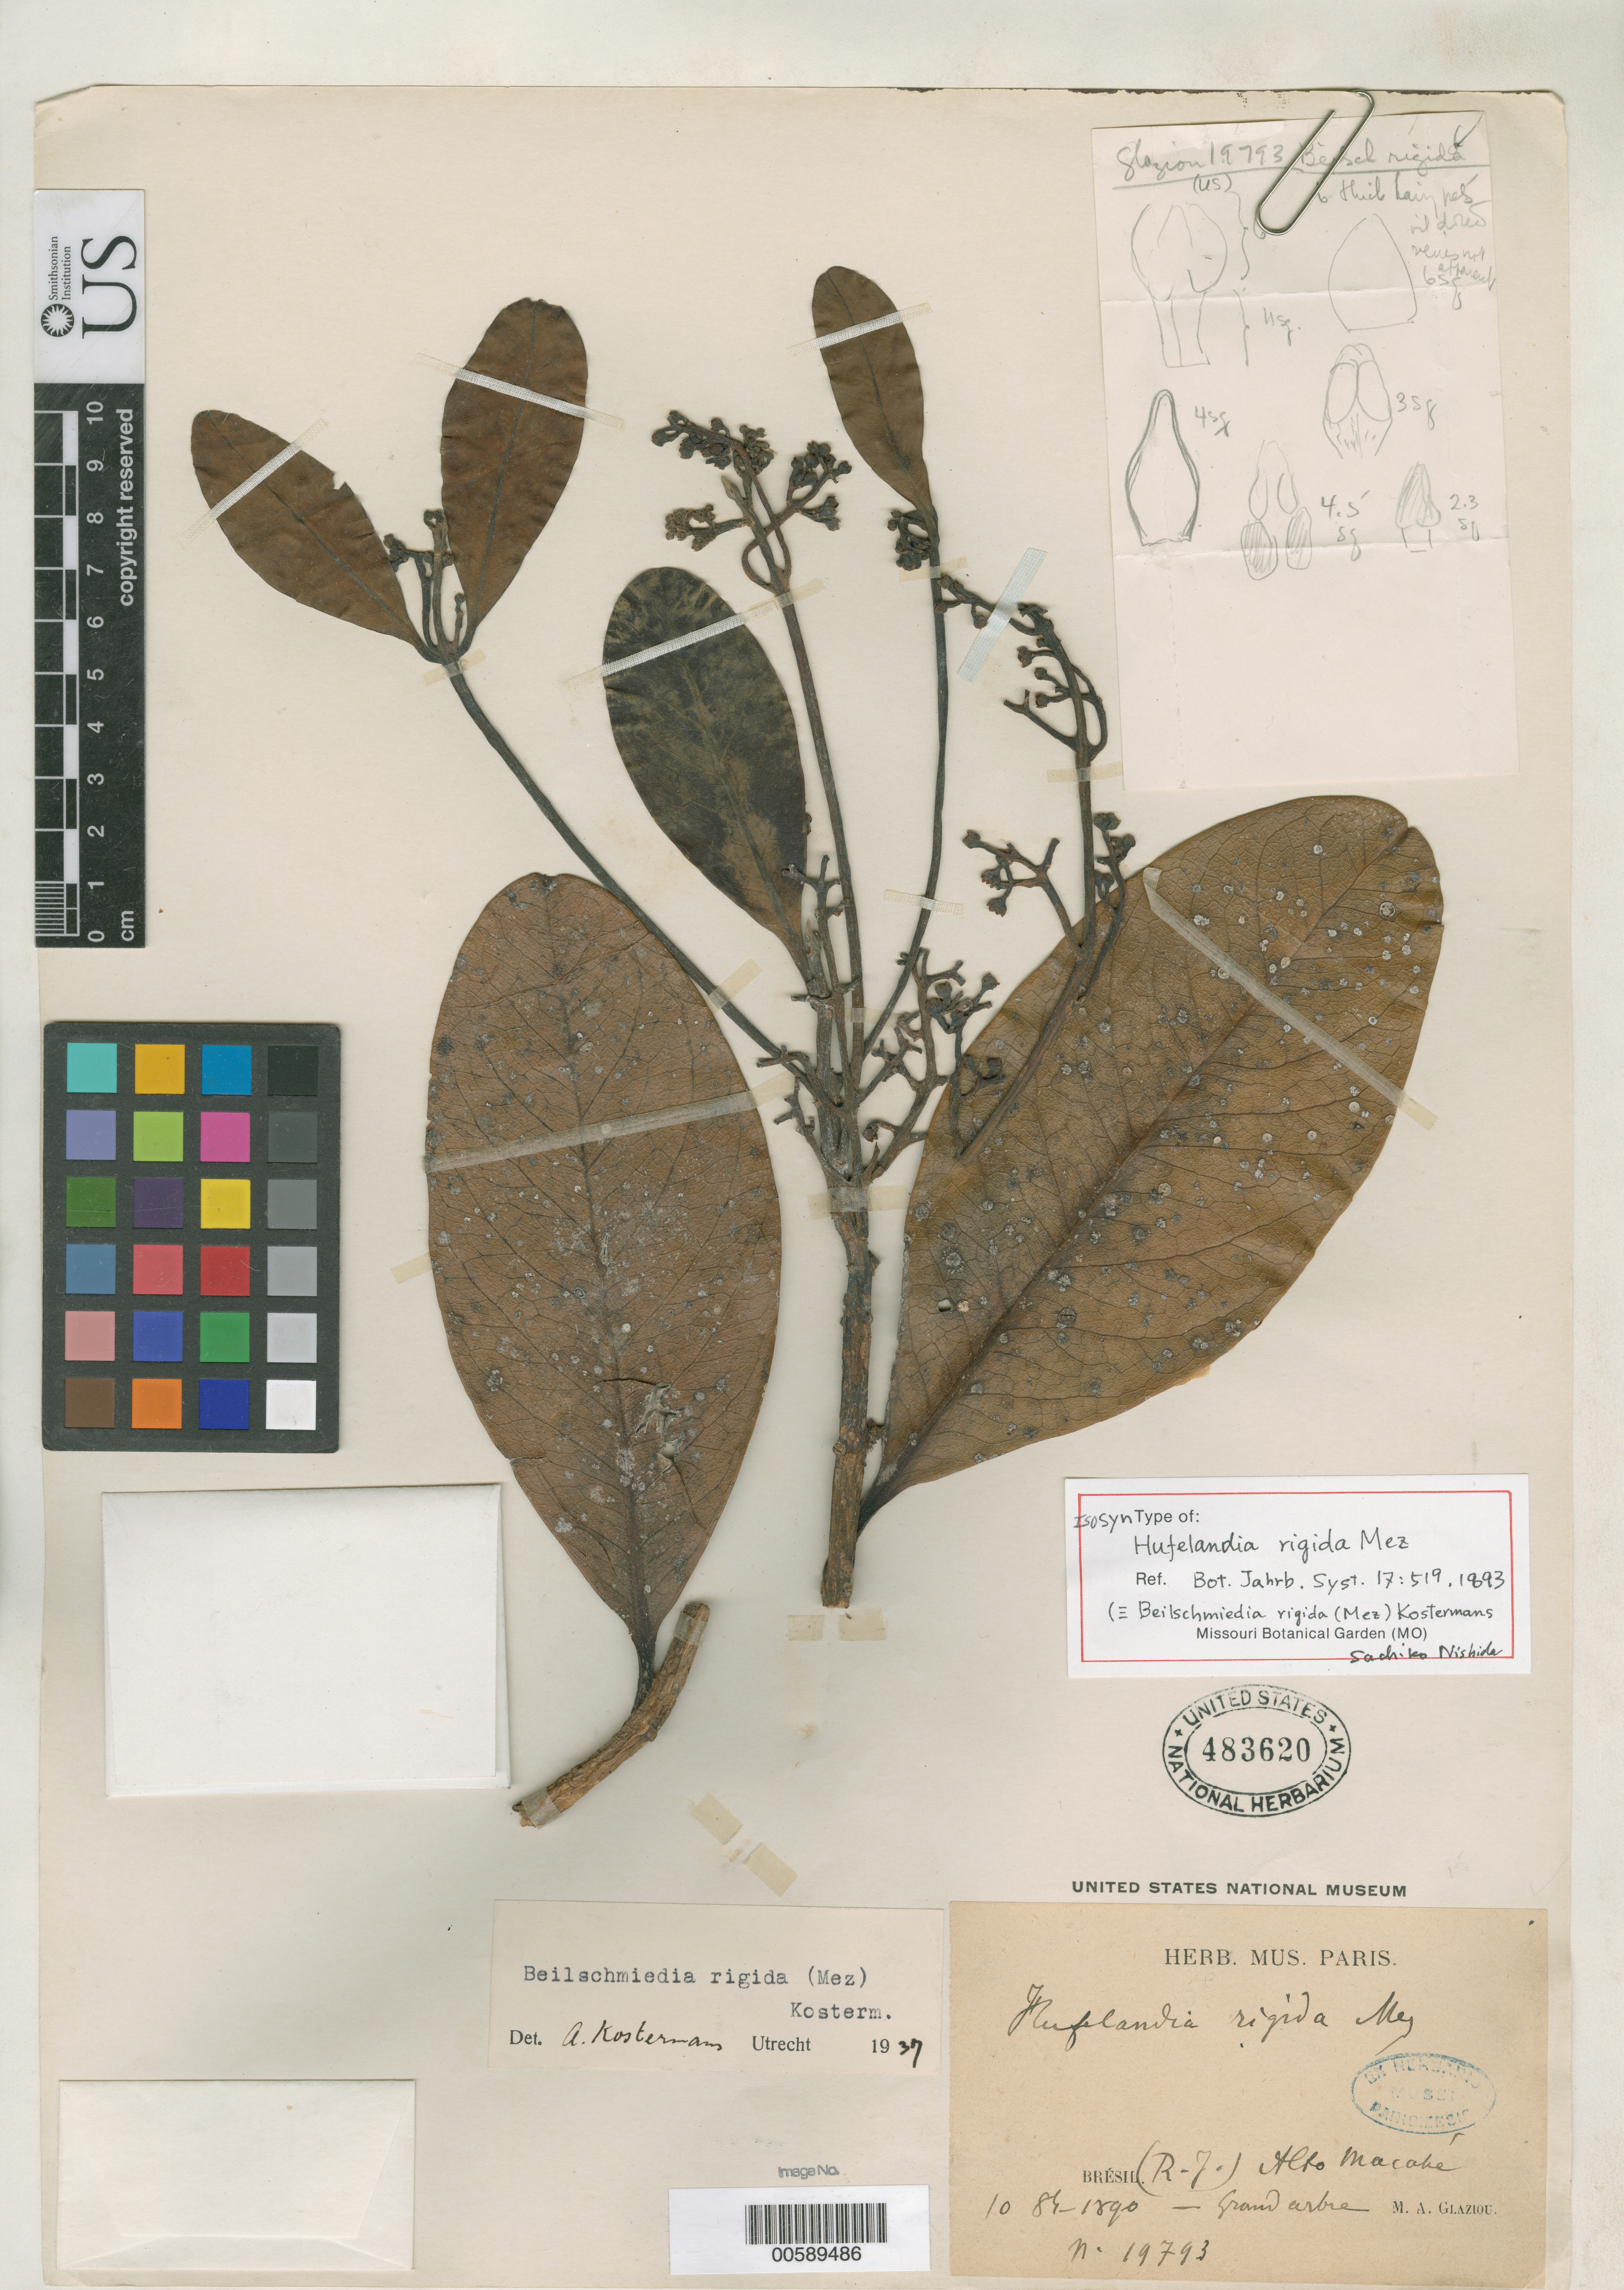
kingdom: Plantae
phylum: Tracheophyta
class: Magnoliopsida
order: Laurales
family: Lauraceae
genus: Hufelandia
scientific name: Hufelandia rigida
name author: Mez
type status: Isosyntype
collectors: A. F. M. Glaziou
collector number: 19793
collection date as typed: Oct 1889 to -- --- 1890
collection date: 1889-10/1890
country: Brazil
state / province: Rio de Janeiro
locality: Alto Macabe.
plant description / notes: Cited by Nishida (1999). Lectotype collection is Glaziou 19790 as (effectively) designated by Kostermans (1938); see also Nishida 1999 (Ann. Missouri Bot. Gard. 86: 690).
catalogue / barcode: US 483620